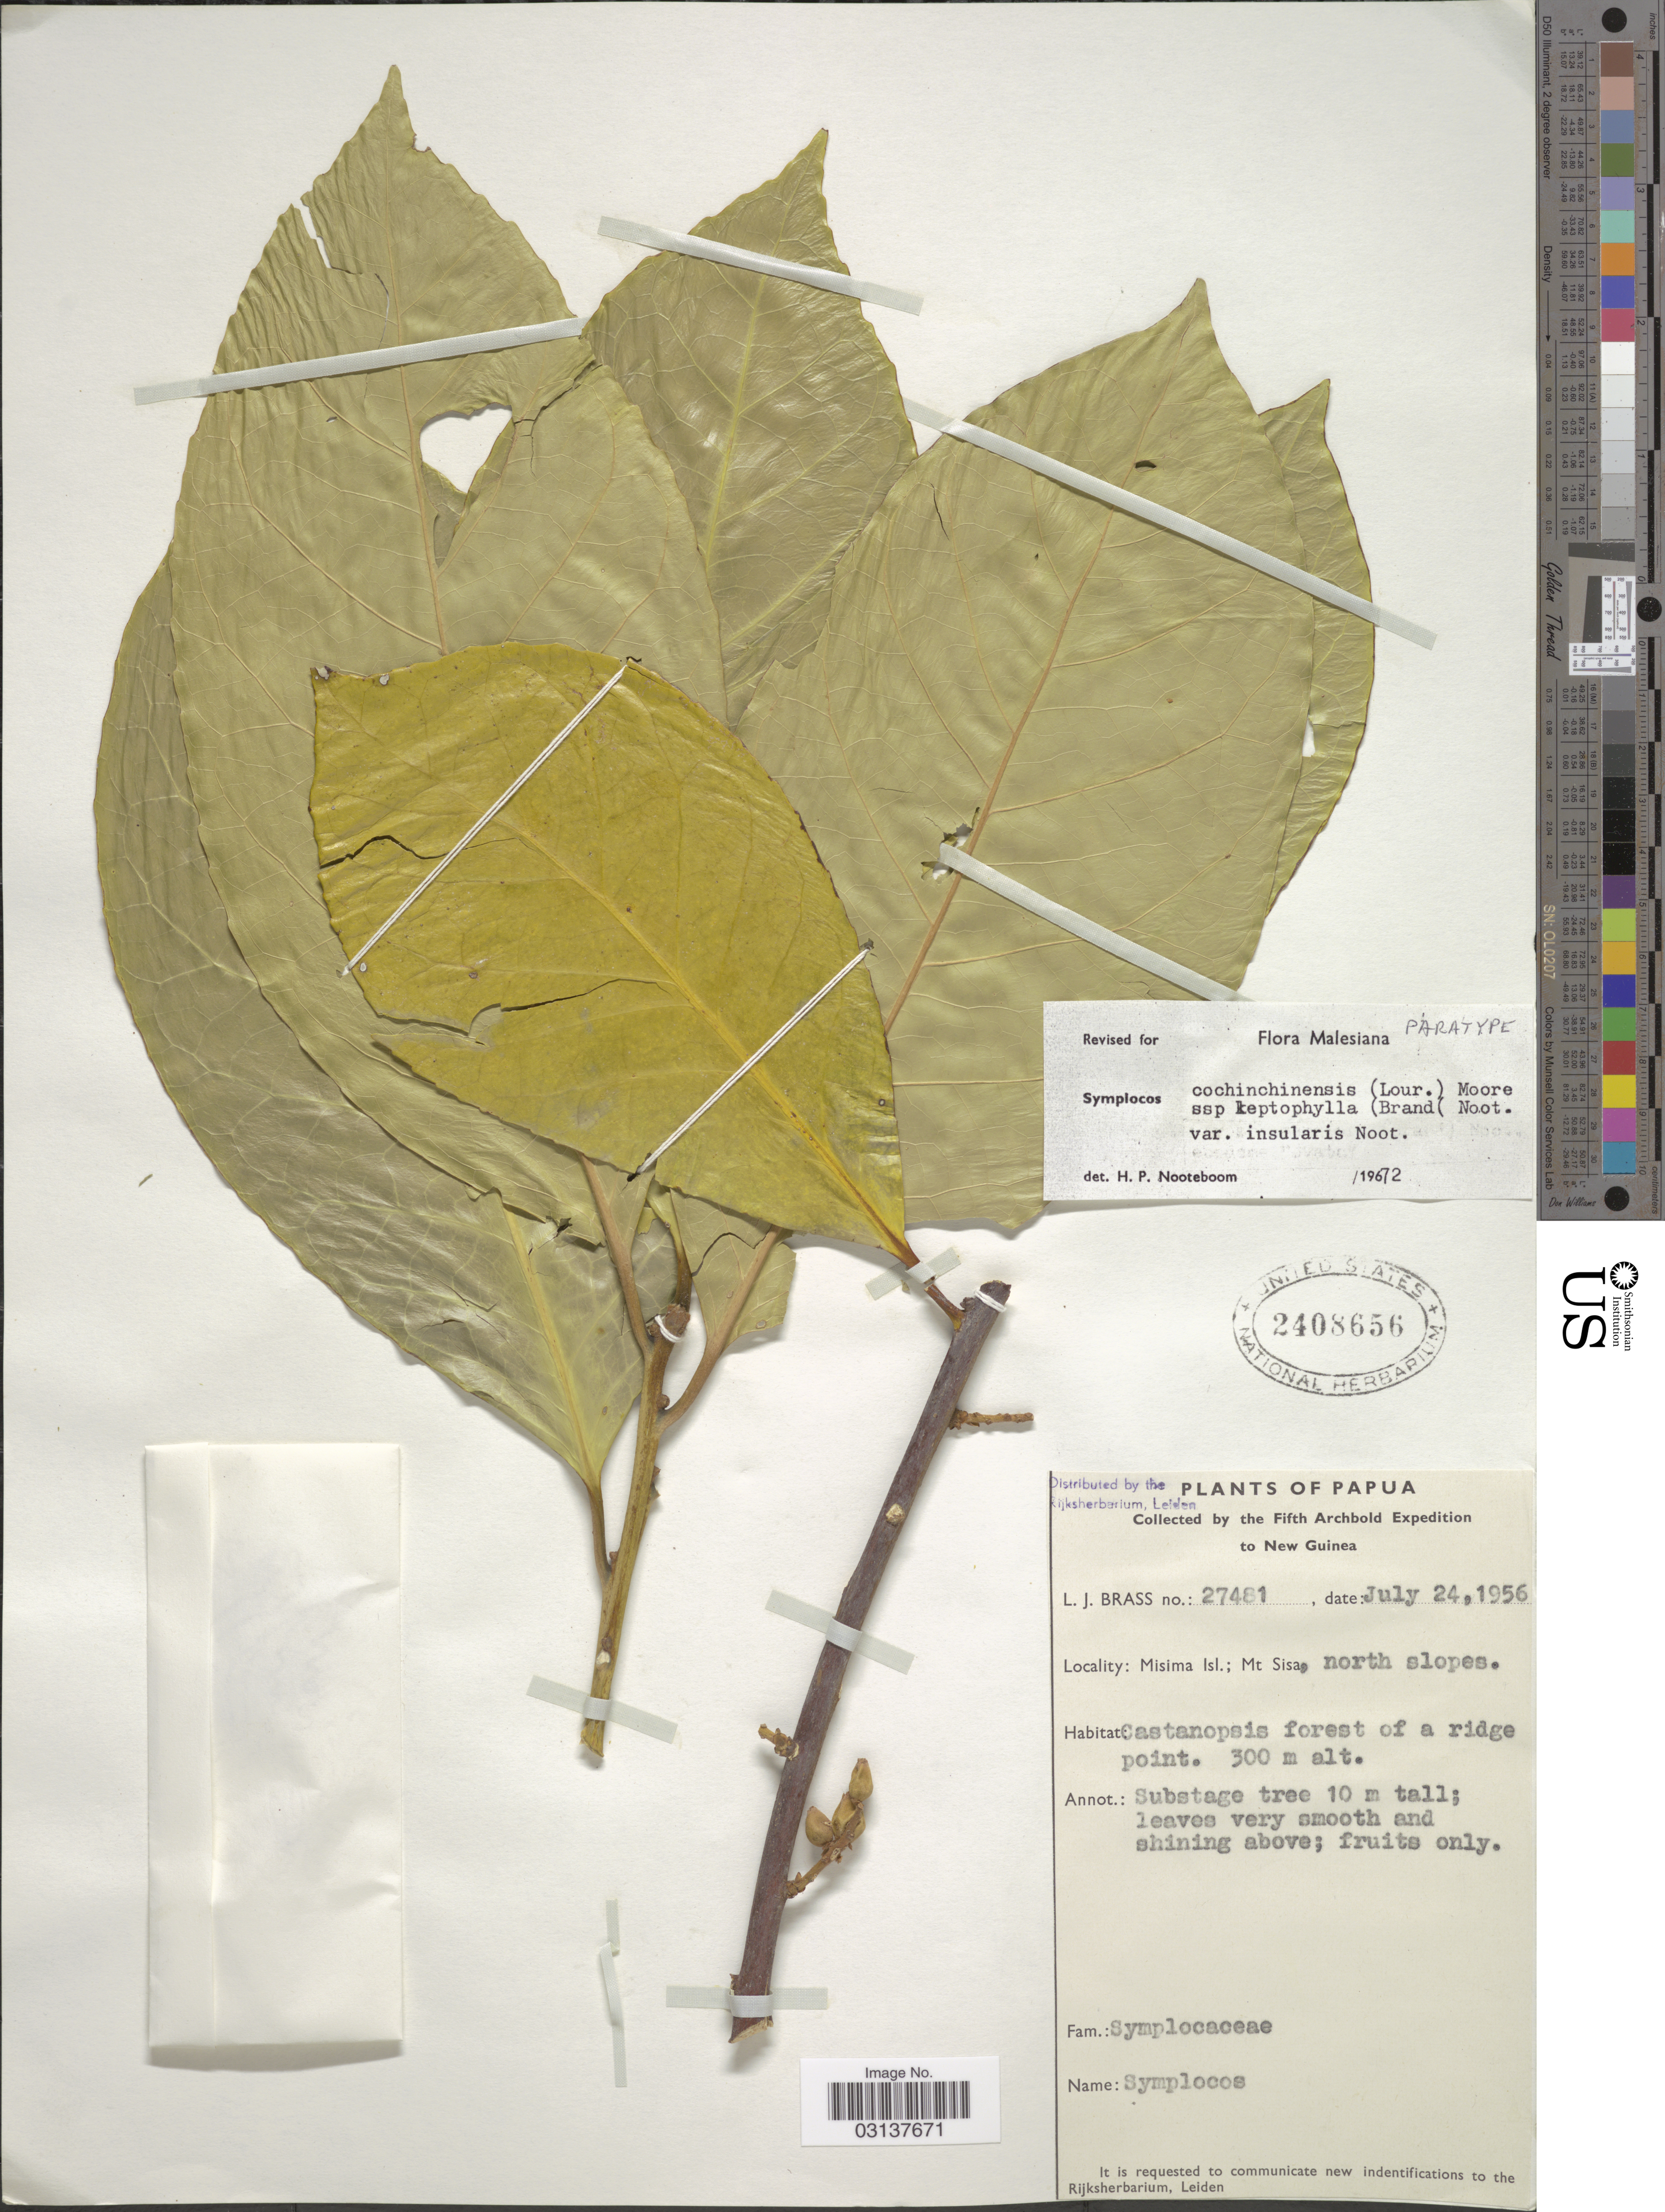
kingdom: Plantae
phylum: Tracheophyta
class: Magnoliopsida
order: Ericales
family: Symplocaceae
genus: Symplocos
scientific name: Symplocos cochinchinensis var. insularis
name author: Noot.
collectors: L. J. Brass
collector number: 27481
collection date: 1956-07-24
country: Papua New Guinea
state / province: Milne Bay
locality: Papua, New Guinea, Misima Isl.; Mt Sisa, north slopes.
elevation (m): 300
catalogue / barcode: US 2408656